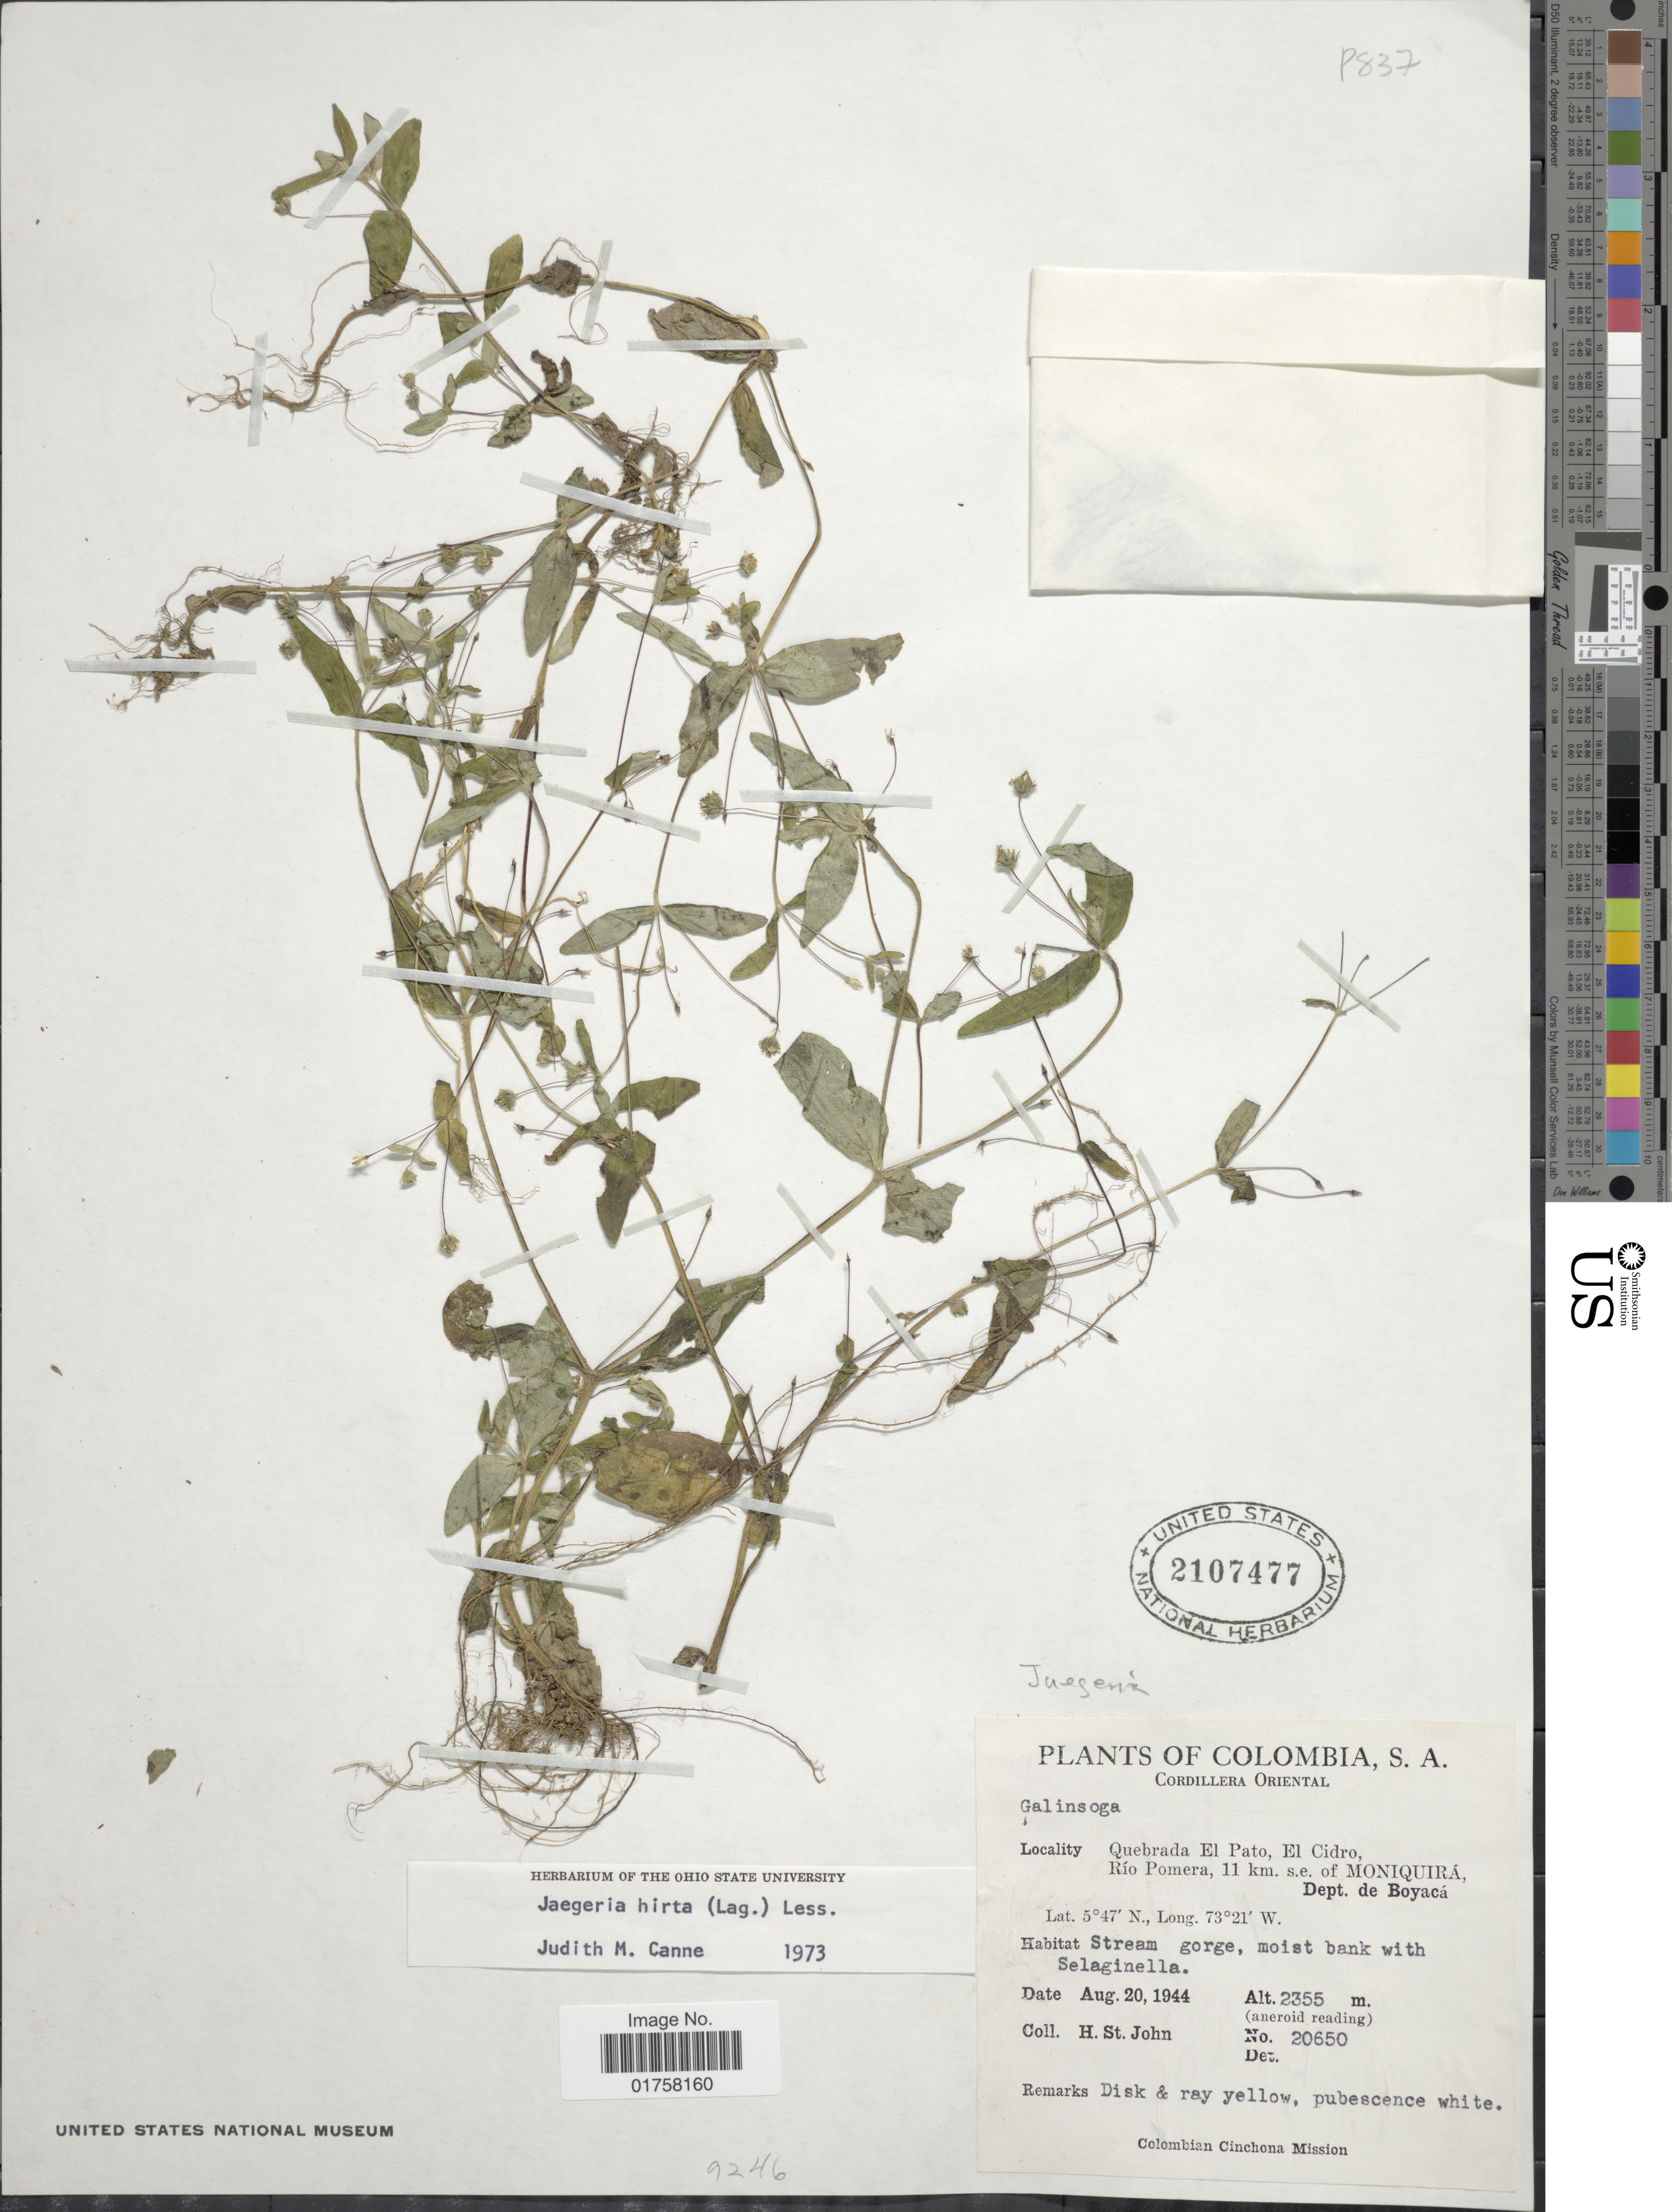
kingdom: Plantae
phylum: Tracheophyta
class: Magnoliopsida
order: Asterales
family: Asteraceae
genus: Jaegeria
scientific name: Jaegeria hirta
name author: (Lag.) Less.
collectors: N. Purcell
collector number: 20650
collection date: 1944-08-20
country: Colombia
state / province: Boyacá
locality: Cordillera Oriental, Quebrada El Pato, El Cidro, Río Pomera, 11 km. s.e. of Moniquirá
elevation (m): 2355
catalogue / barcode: US 2107477